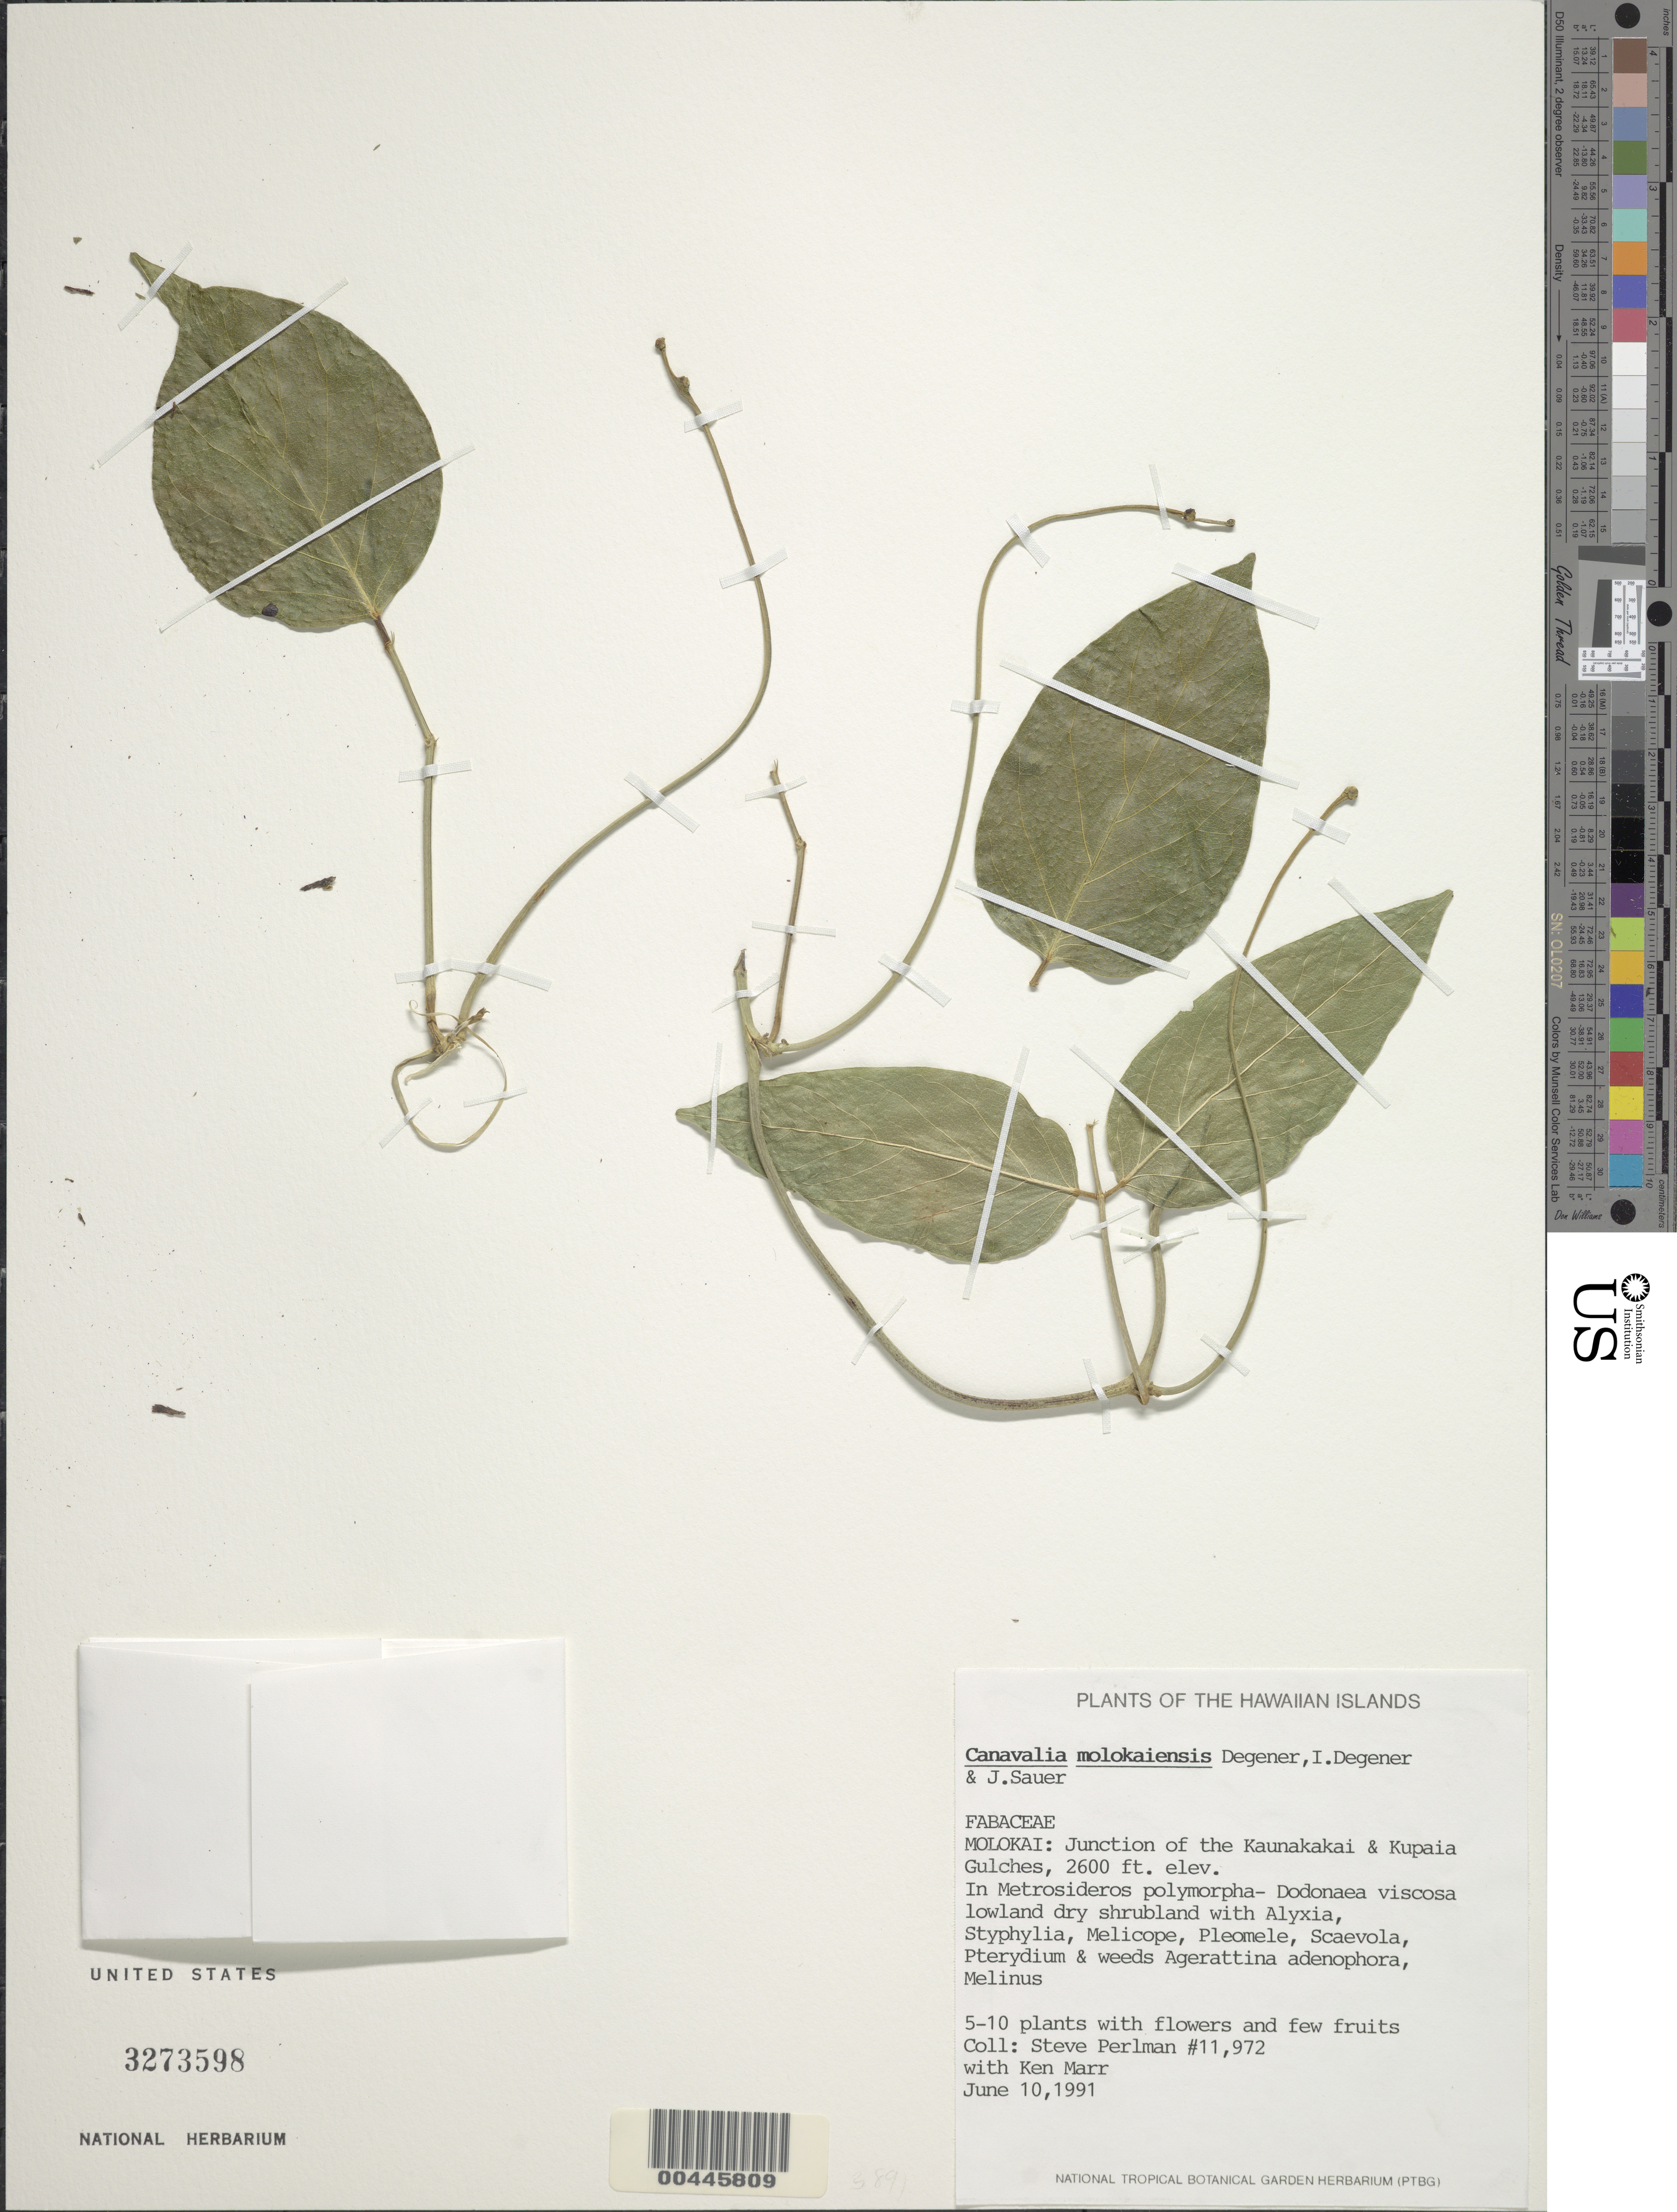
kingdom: Plantae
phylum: Tracheophyta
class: Magnoliopsida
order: Fabales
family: Fabaceae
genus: Canavalia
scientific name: Canavalia molokaiensis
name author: O. Deg. et al.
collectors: S. P. Perlman & K. Marr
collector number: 11972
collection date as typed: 10 Jun 1991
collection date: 1991-06-10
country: United States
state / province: Hawaii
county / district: Maui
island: Moloka'i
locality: Jct. of the Kaunakakai and Kupaia Gulches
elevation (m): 792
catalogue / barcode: US 3273598